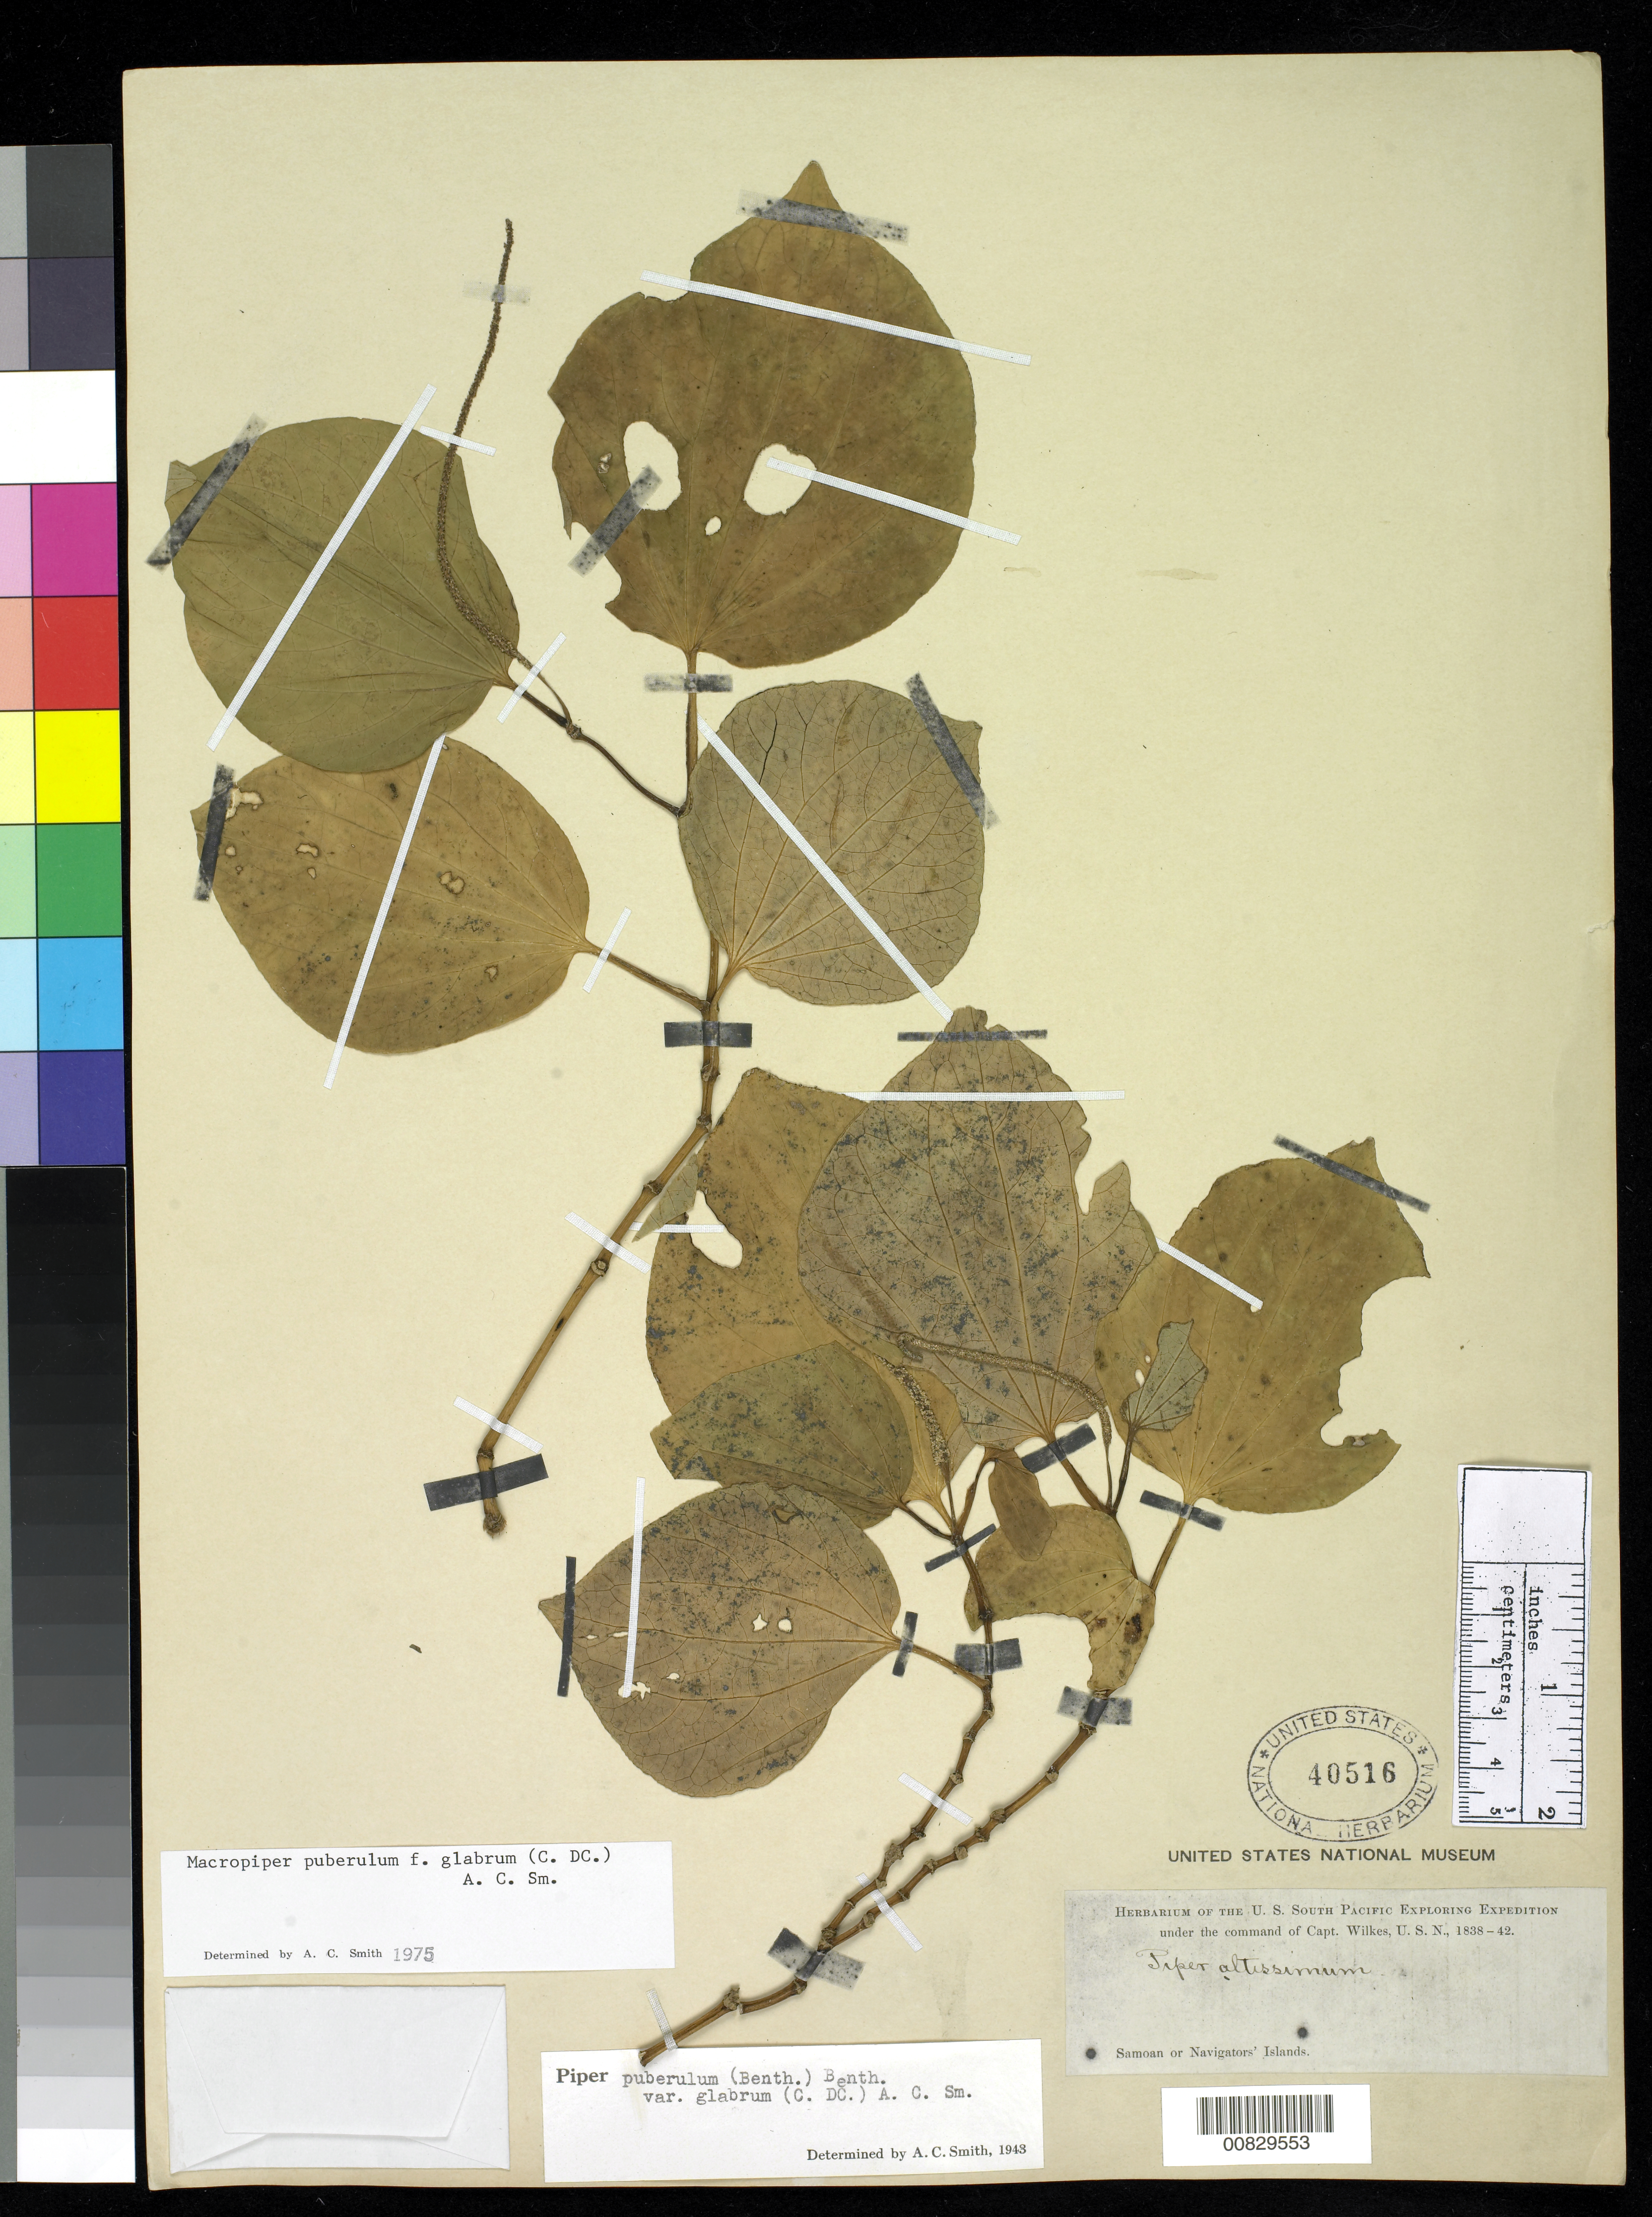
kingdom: Plantae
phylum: Tracheophyta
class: Magnoliopsida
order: Piperales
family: Piperaceae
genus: Piper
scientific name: Piper puberulum var. glabrum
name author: (C. DC.) C.A. Sm.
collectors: Wilkes Explor. Exped.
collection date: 1838/1842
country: American Samoa / Samoa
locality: Samoan Islands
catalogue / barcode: US 40516